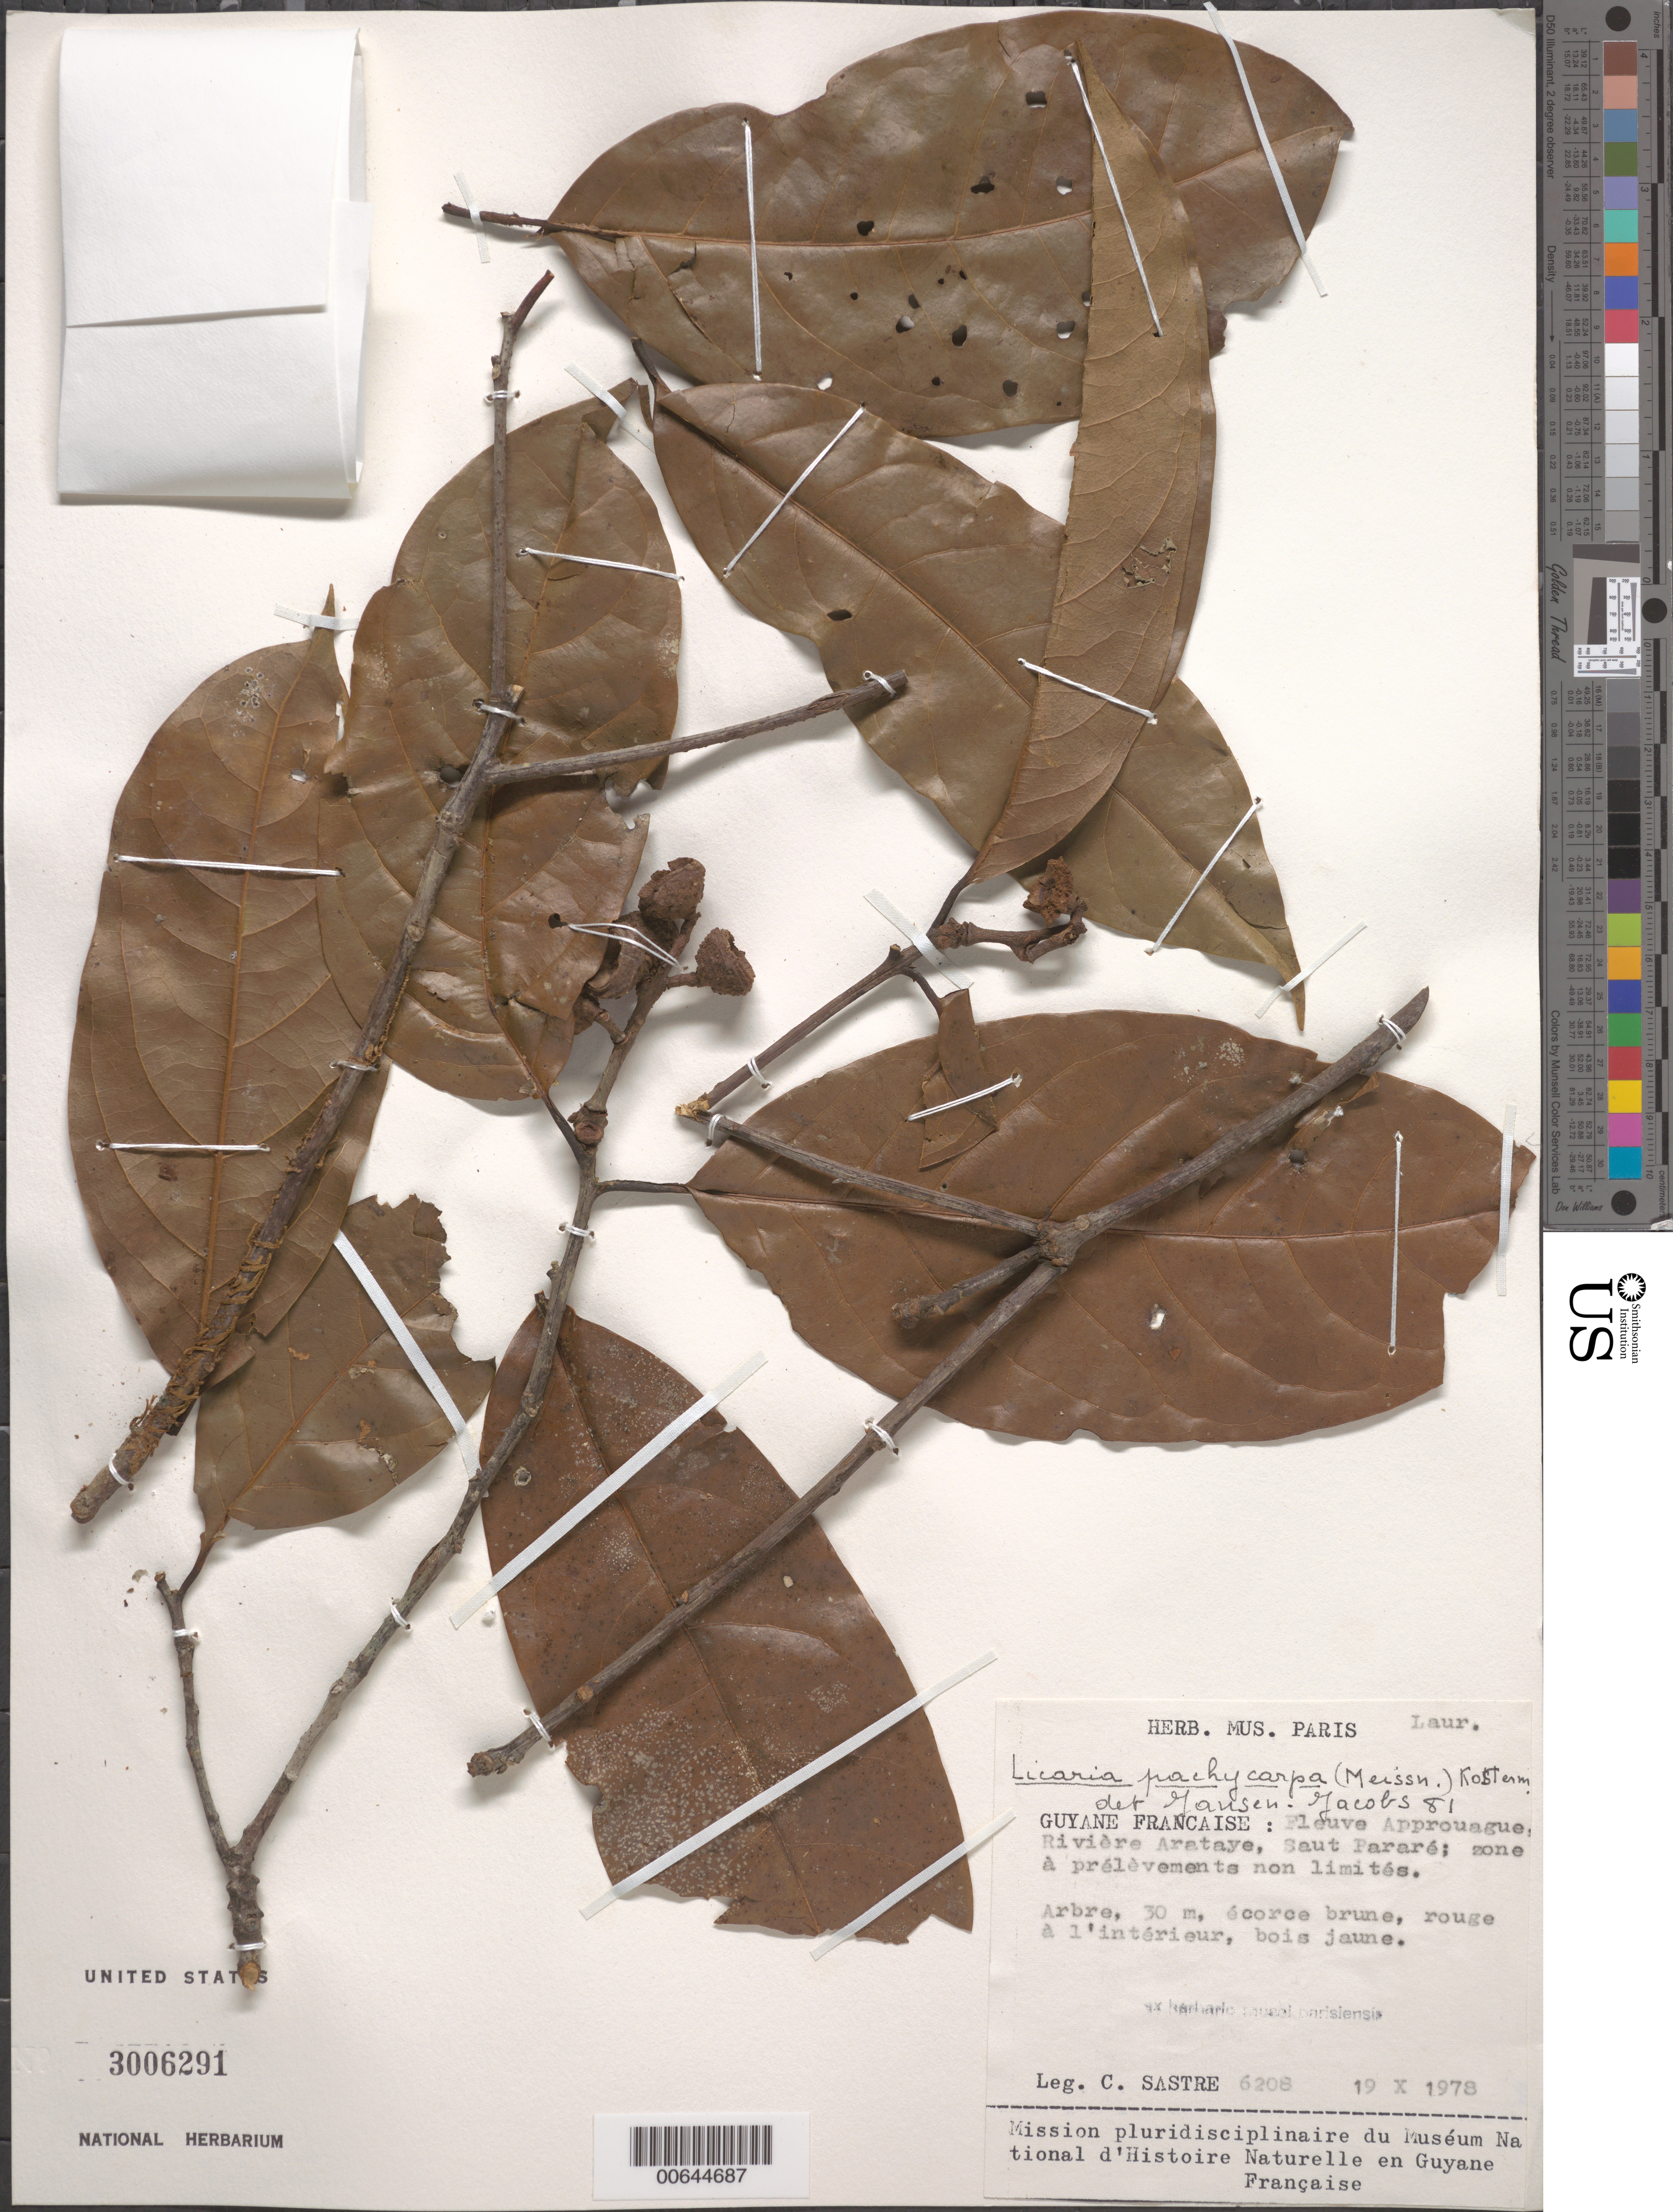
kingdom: Plantae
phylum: Tracheophyta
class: Magnoliopsida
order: Laurales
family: Lauraceae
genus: Licaria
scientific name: Licaria pachycarpa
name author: (Meisn.) Kosterm.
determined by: Jacobs, Gausen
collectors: C. H. L. Sastre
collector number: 6208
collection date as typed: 19-Oct-78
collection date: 1978-10-19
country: French Guiana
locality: Saut Pararé, Rivière Arataye, Fleuve Approuague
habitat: Zone à prélèvemente non limités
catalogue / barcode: US 3006291